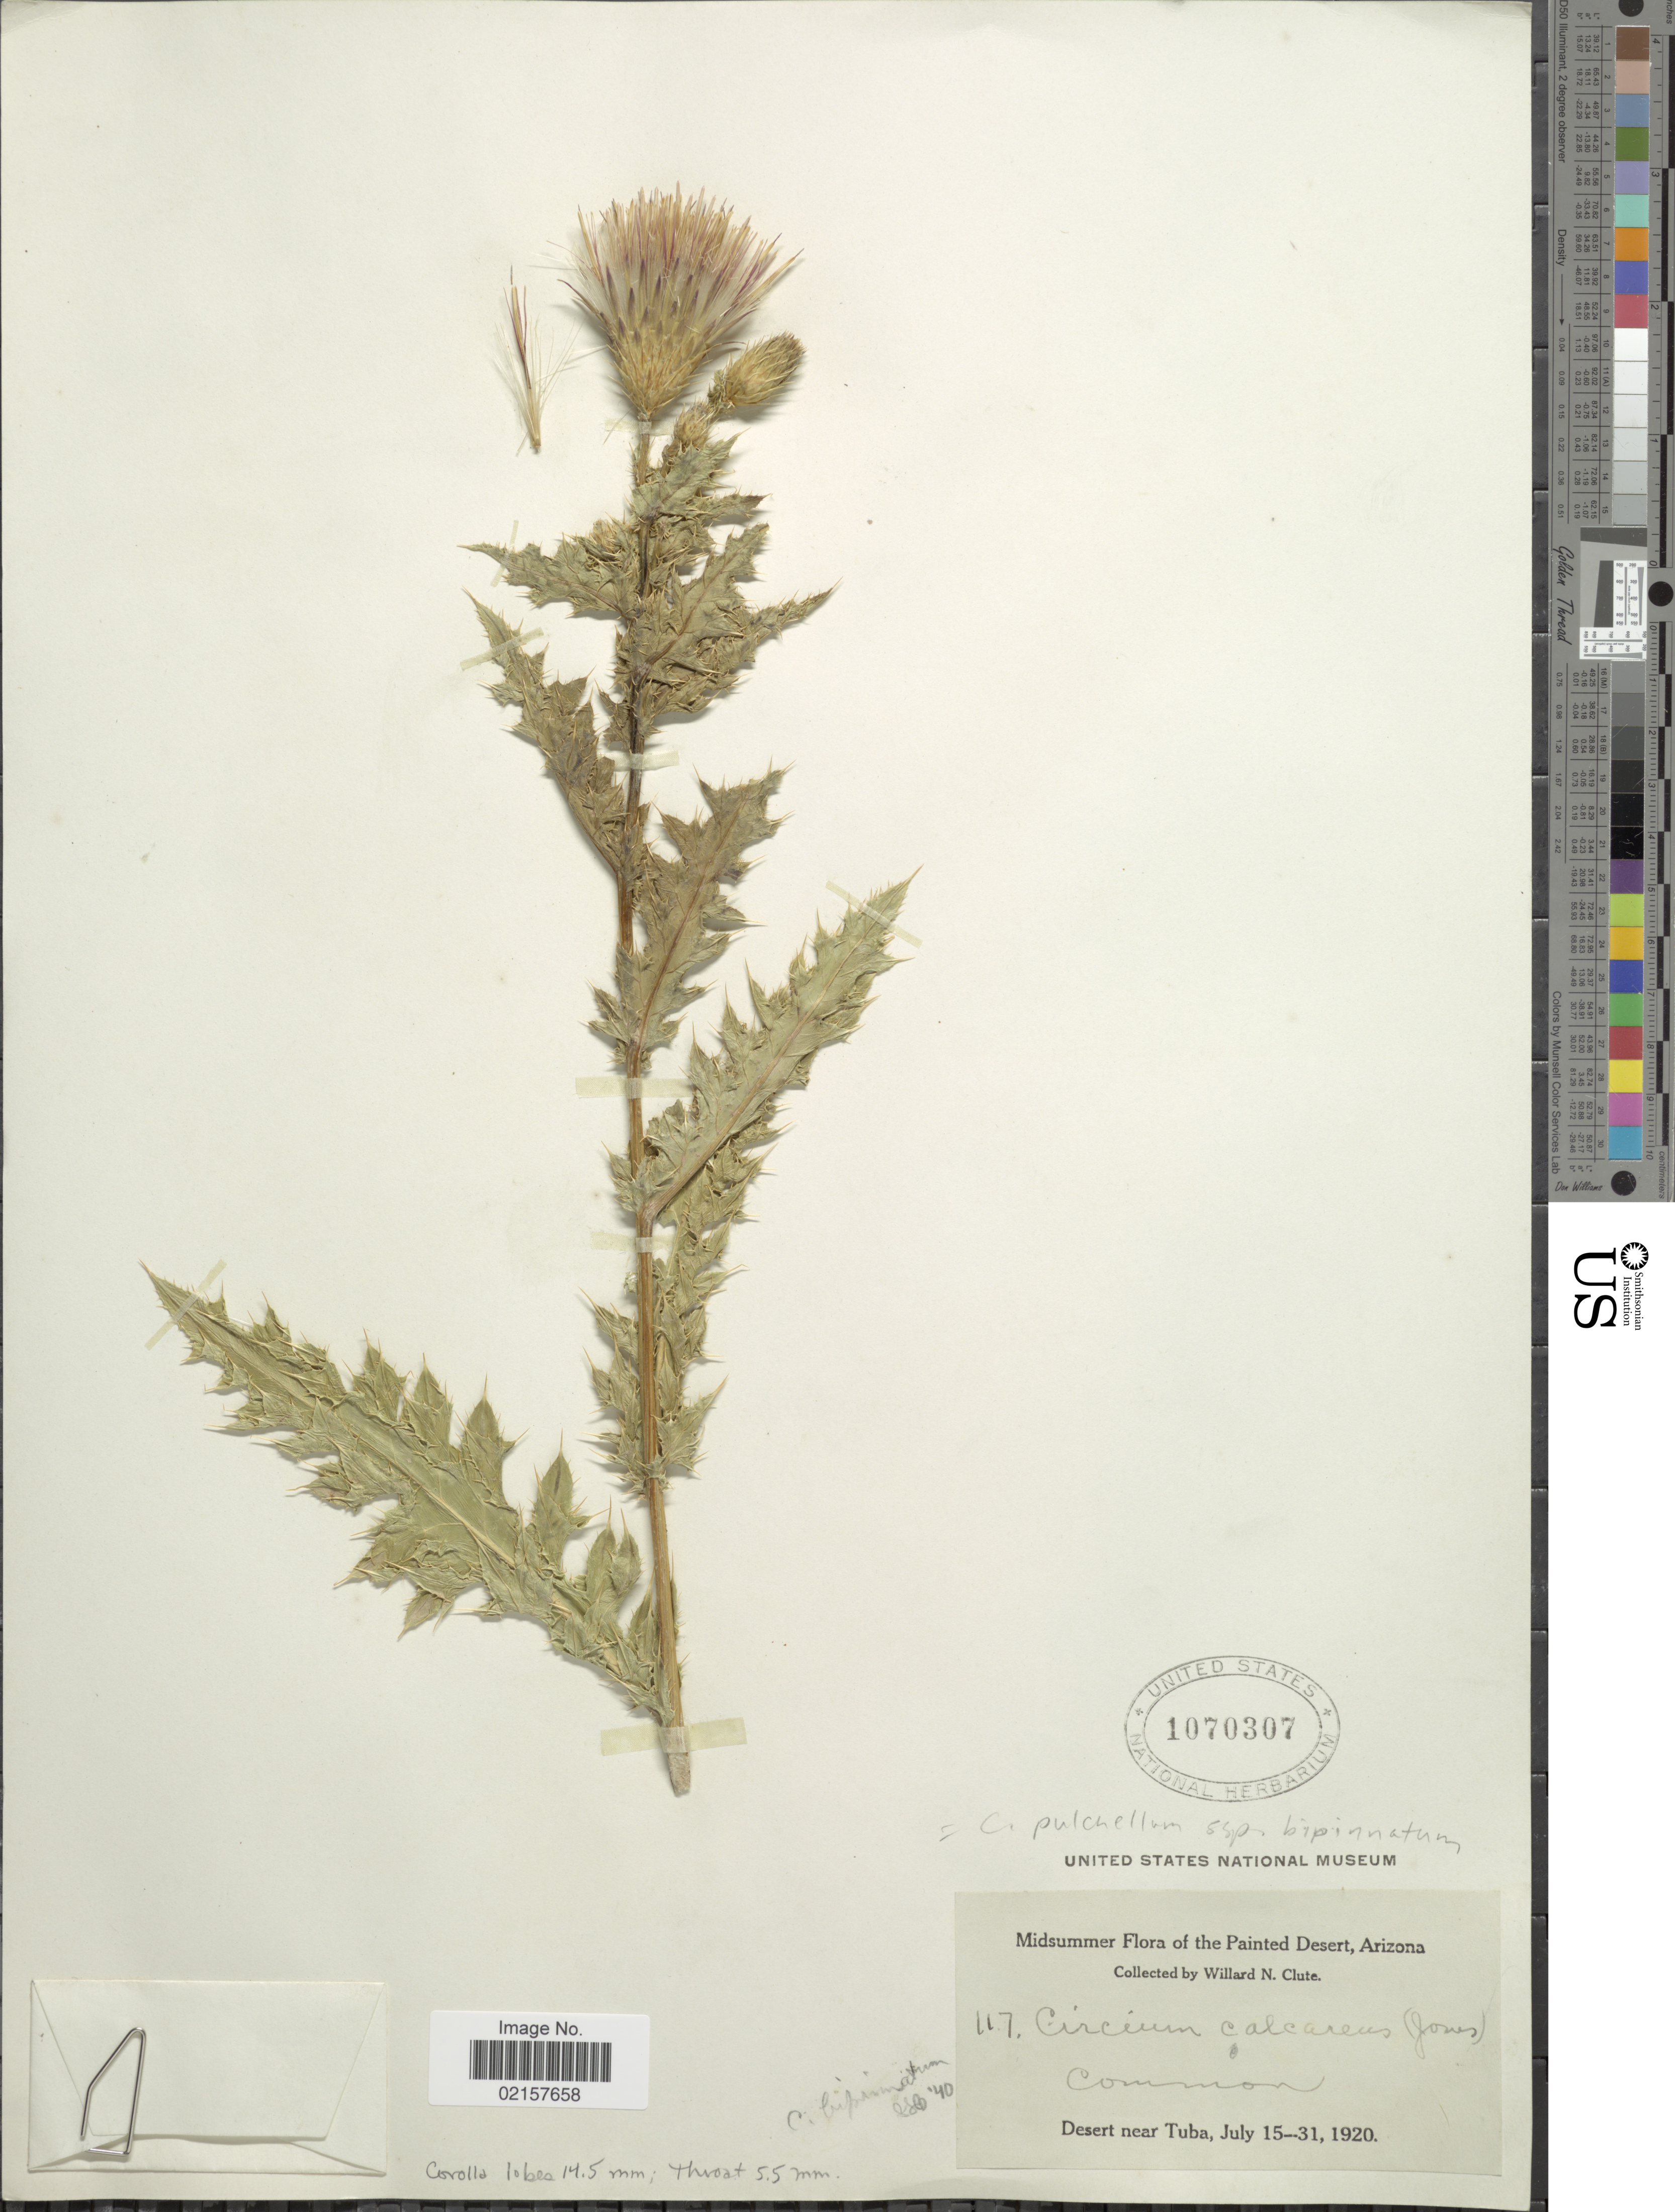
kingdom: Plantae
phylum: Tracheophyta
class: Magnoliopsida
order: Asterales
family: Asteraceae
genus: Cirsium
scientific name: Cirsium calcareum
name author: (M.E. Jones) Wooton & Standl.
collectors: W. N. Clute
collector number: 117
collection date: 1920-07-15/1920-07-31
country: United States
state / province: Arizona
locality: Midsummer of the Painted Desert, desert near Tuba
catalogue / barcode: US 1070307